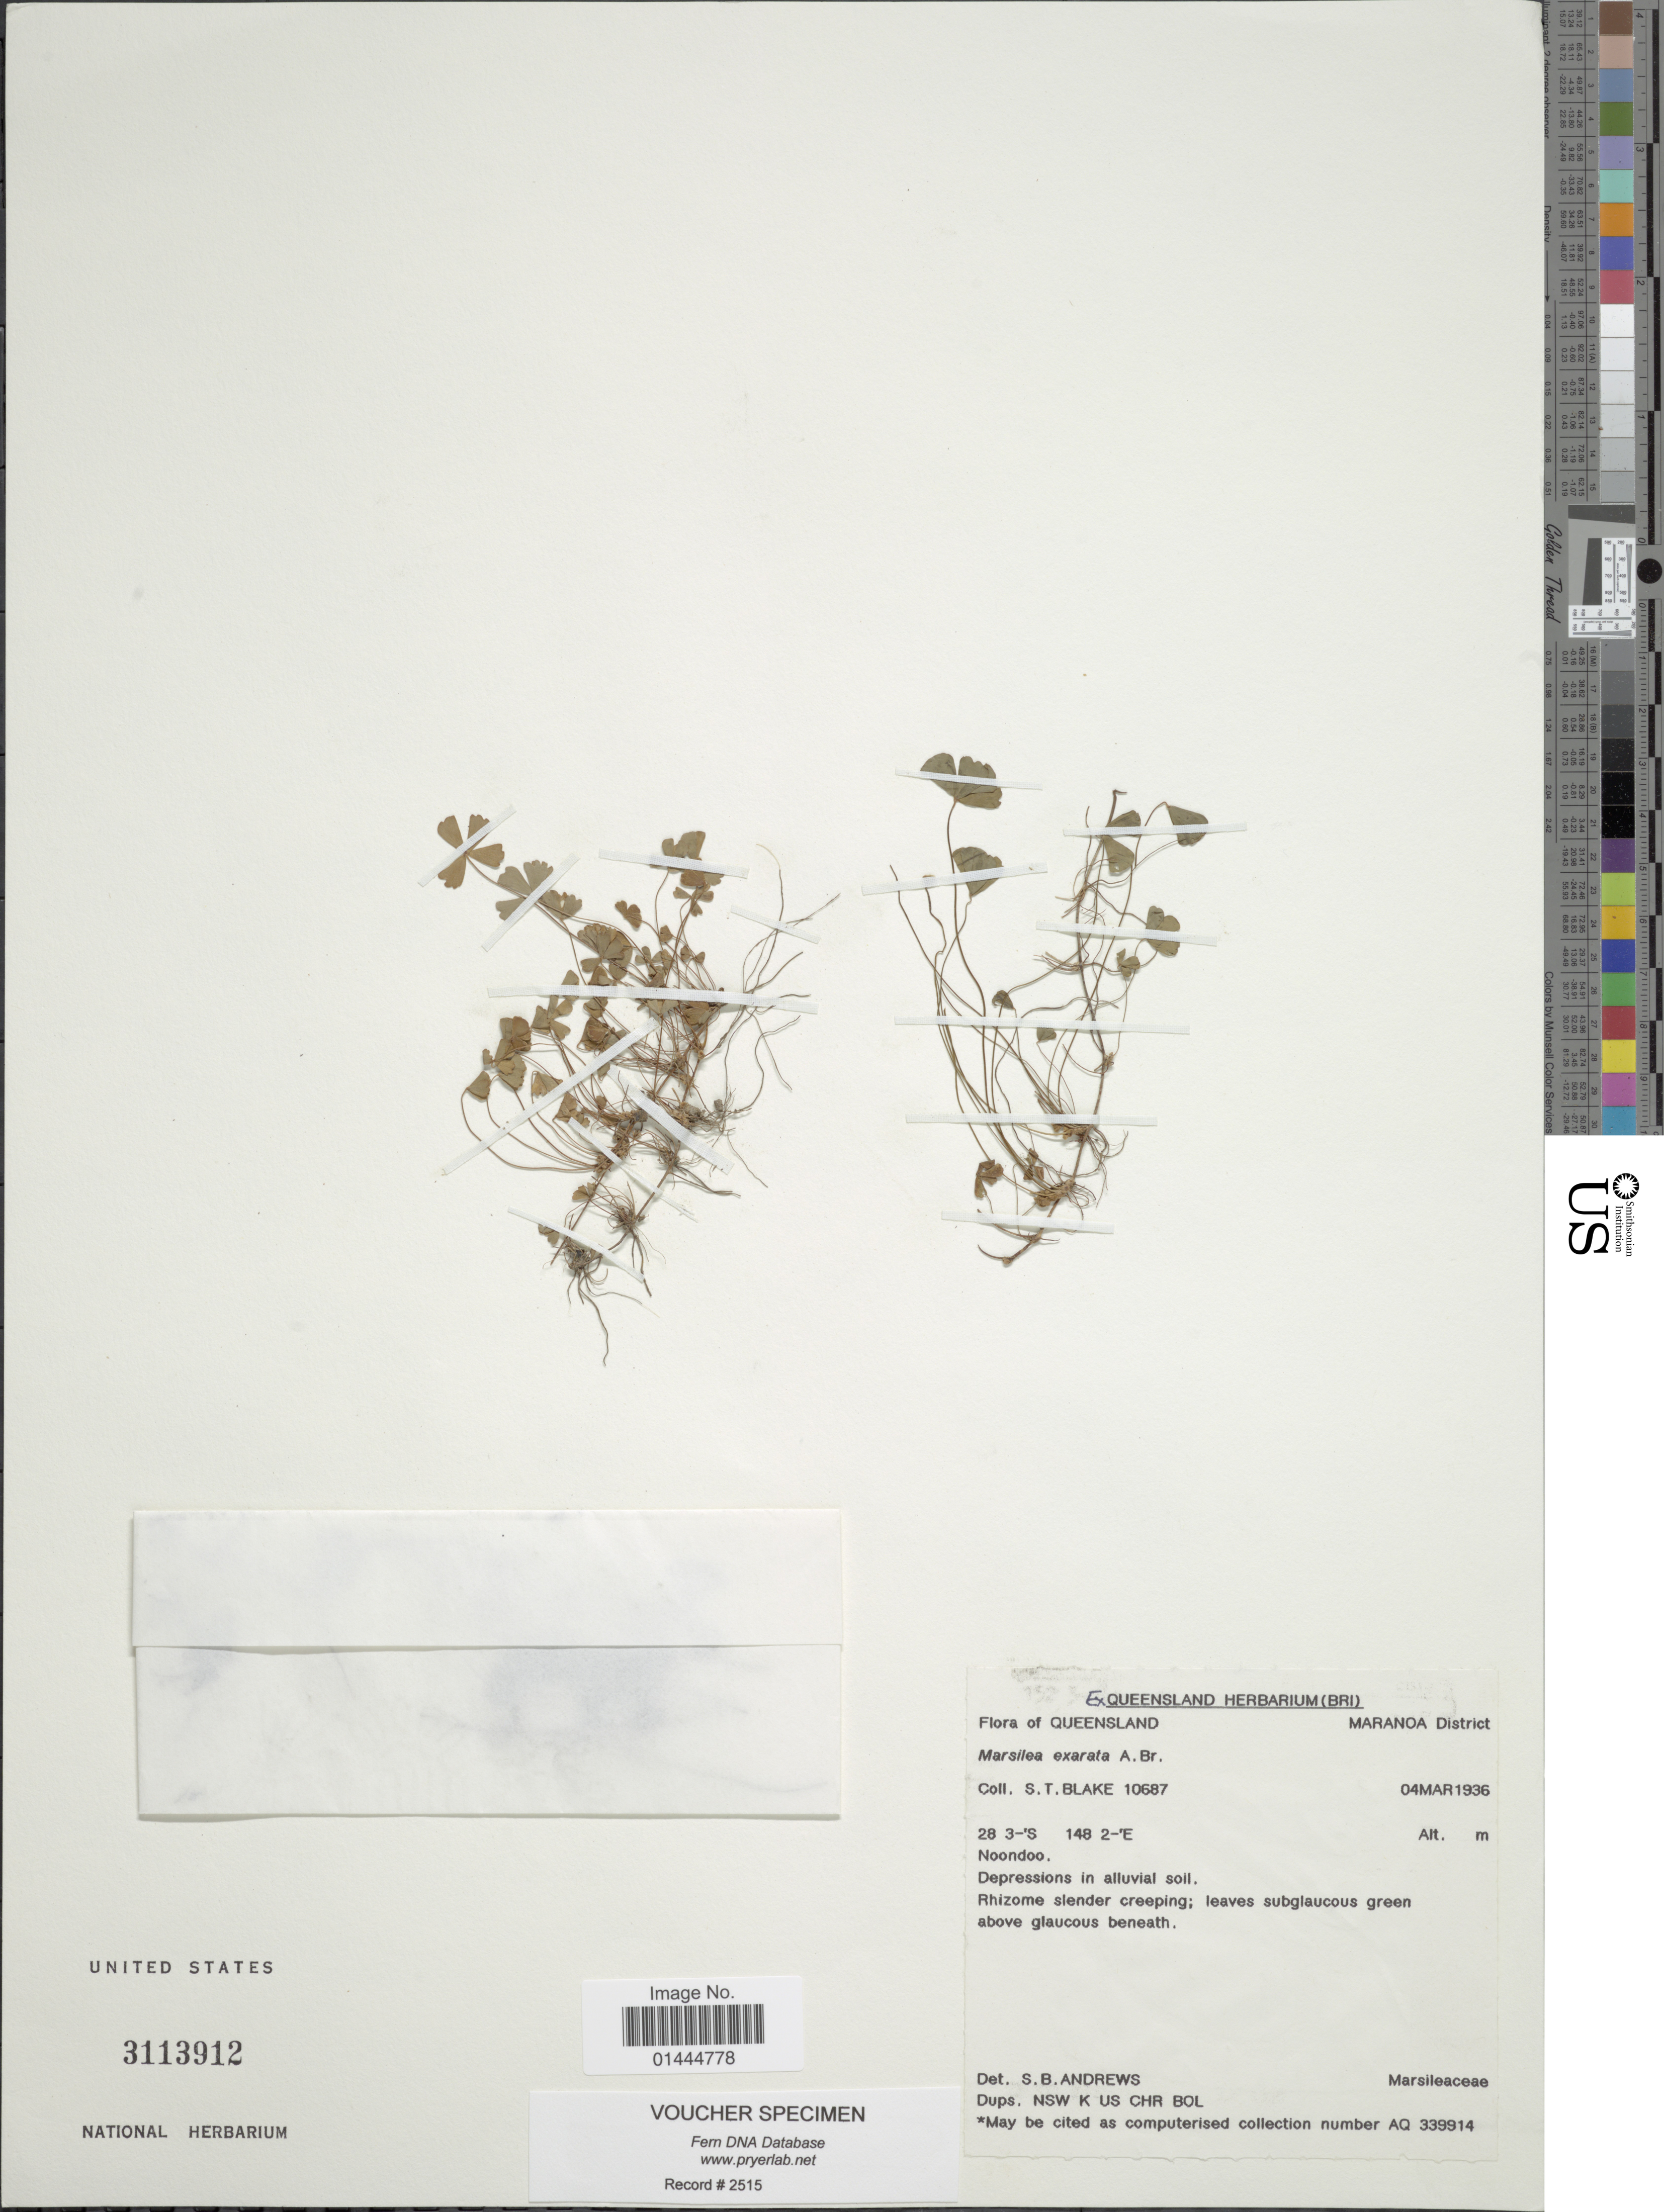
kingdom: Plantae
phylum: Tracheophyta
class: Polypodiopsida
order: Salviniales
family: Marsileaceae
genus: Marsilea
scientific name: Marsilea exarata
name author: A. Braun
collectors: S. T. Blake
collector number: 10687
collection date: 1936-03-04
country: Australia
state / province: Queensland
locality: Maranoa District, Noondoo.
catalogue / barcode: US 3113912